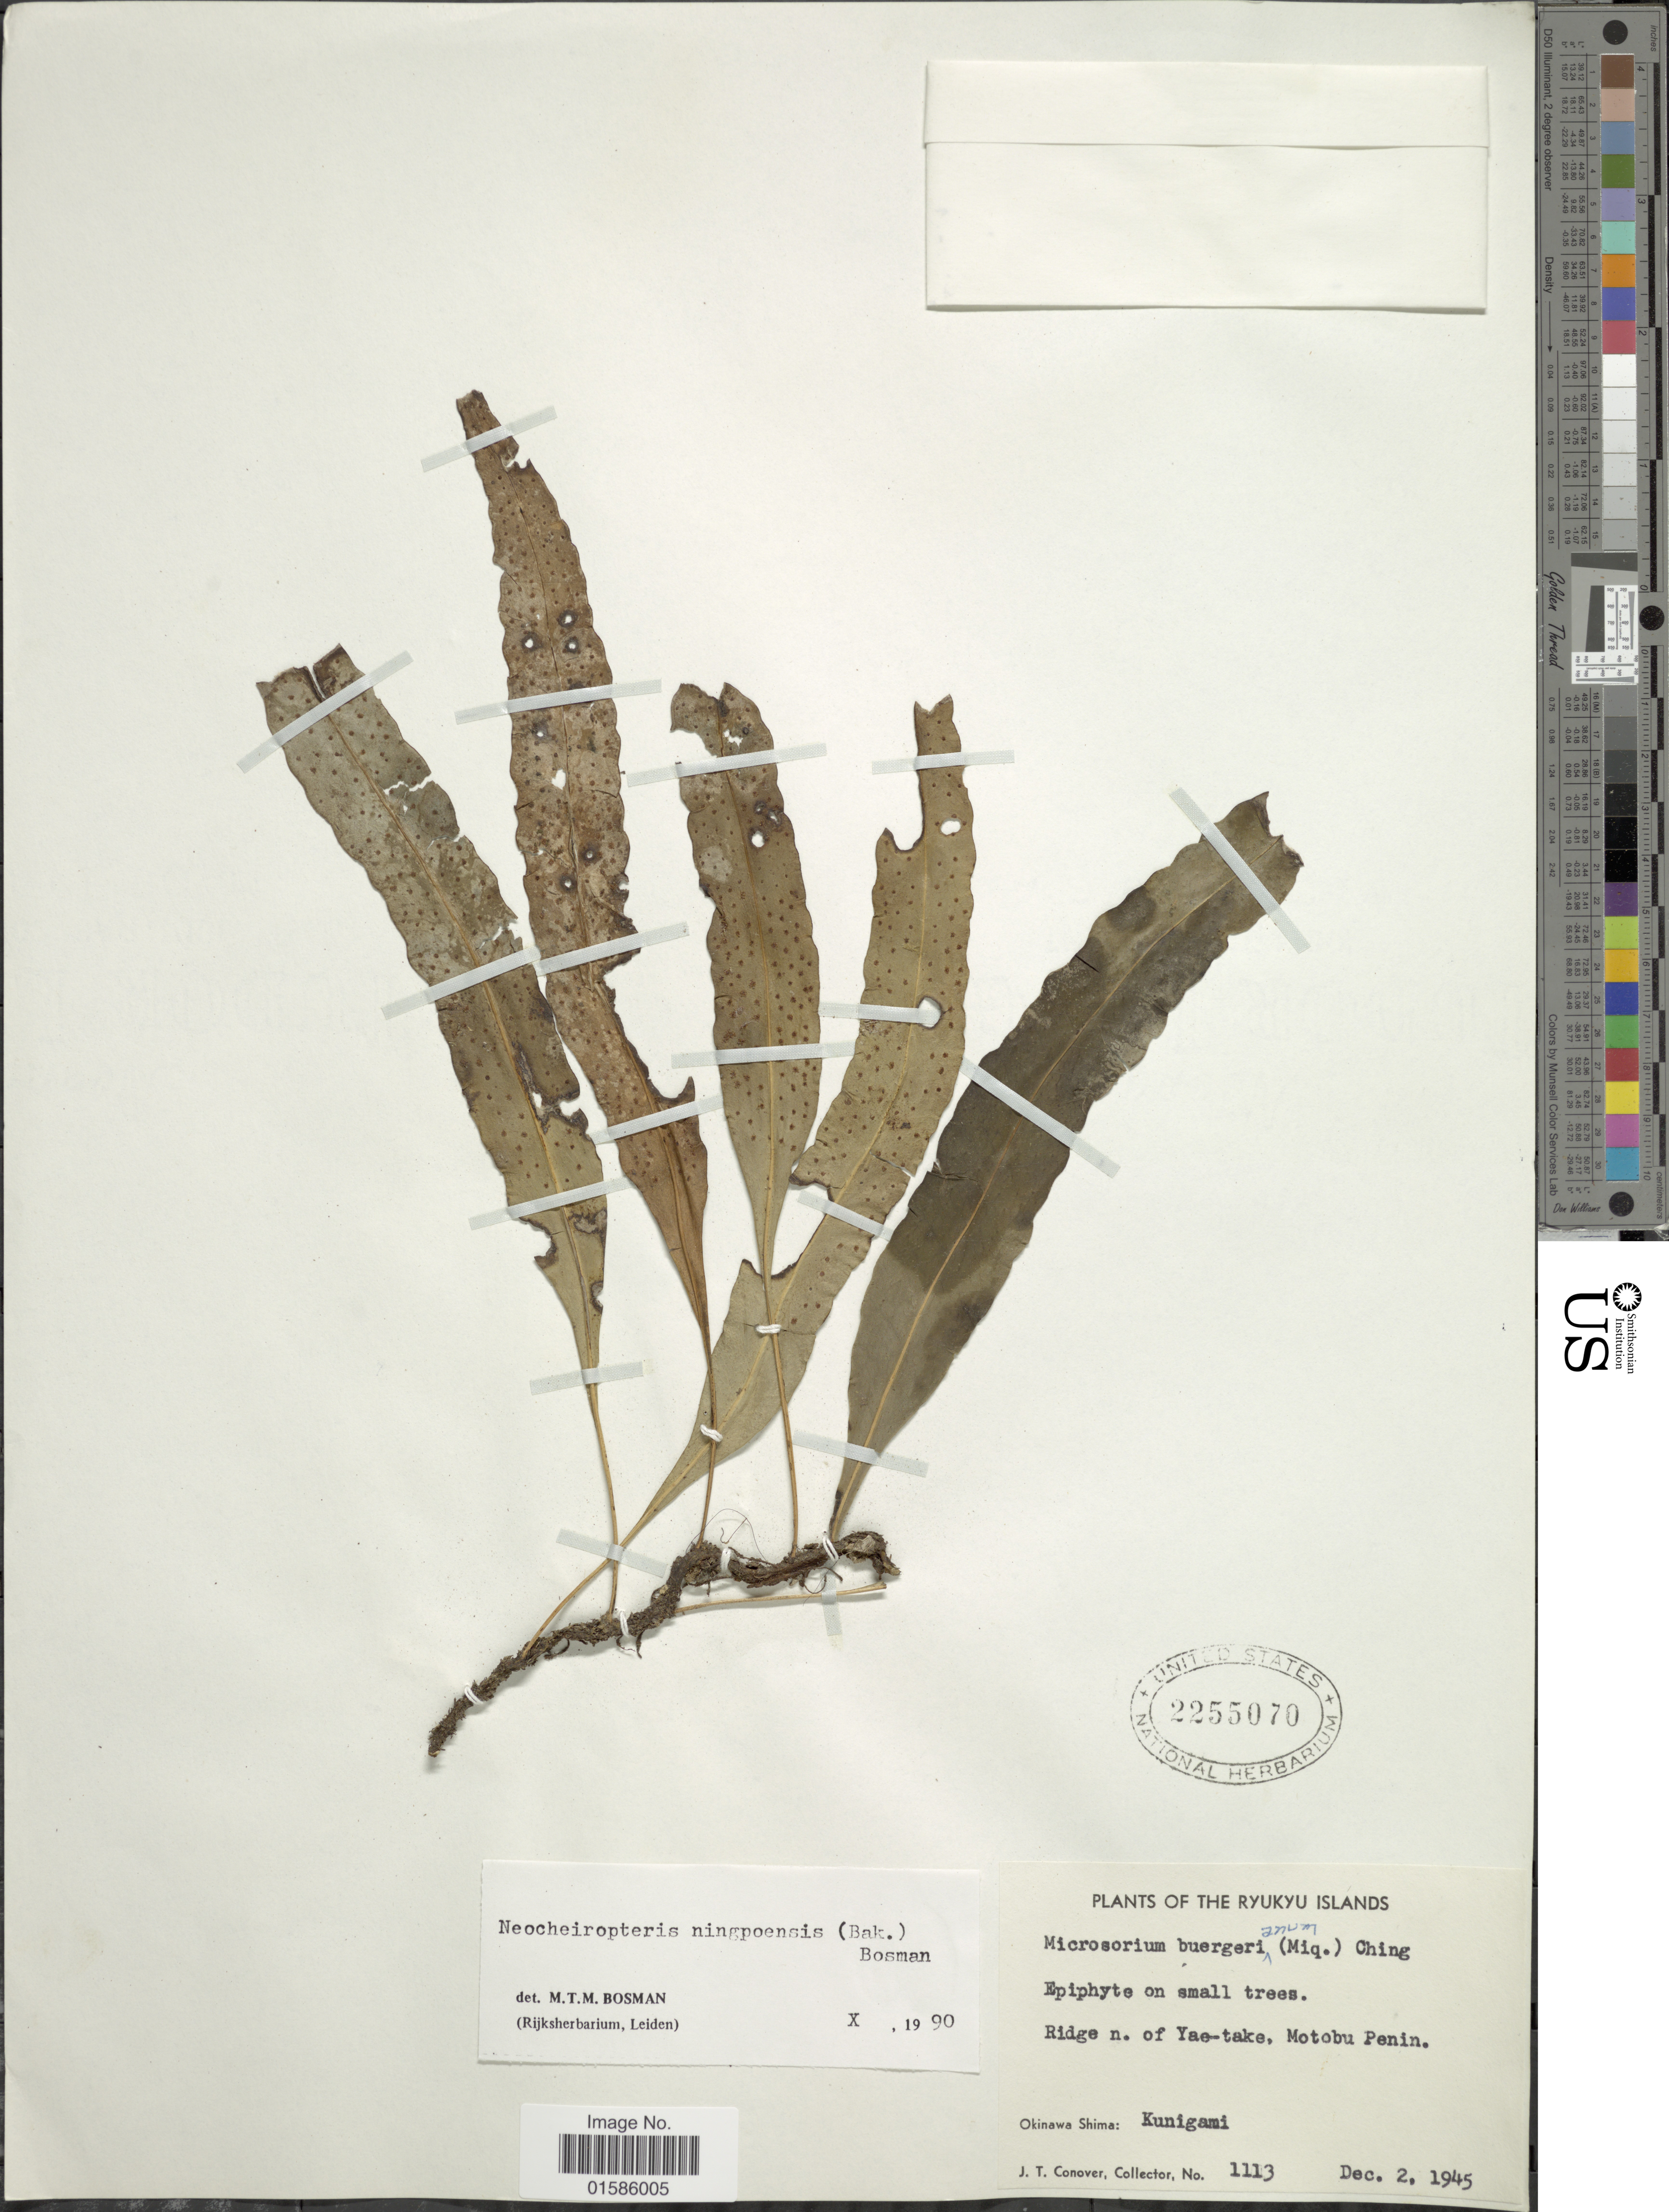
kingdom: Plantae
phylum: Tracheophyta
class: Polypodiopsida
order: Polypodiales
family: Polypodiaceae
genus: Microsorum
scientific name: Microsorum ningpoensis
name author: (Baker)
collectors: J. T. Conover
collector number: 1113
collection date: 1945-12-02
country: Japan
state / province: Okinawa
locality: The Ryukyu Islands, Ridge n. of Yae-take, Motobu Penin, Okinawa Shima: Kunigami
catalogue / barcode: US 2255070